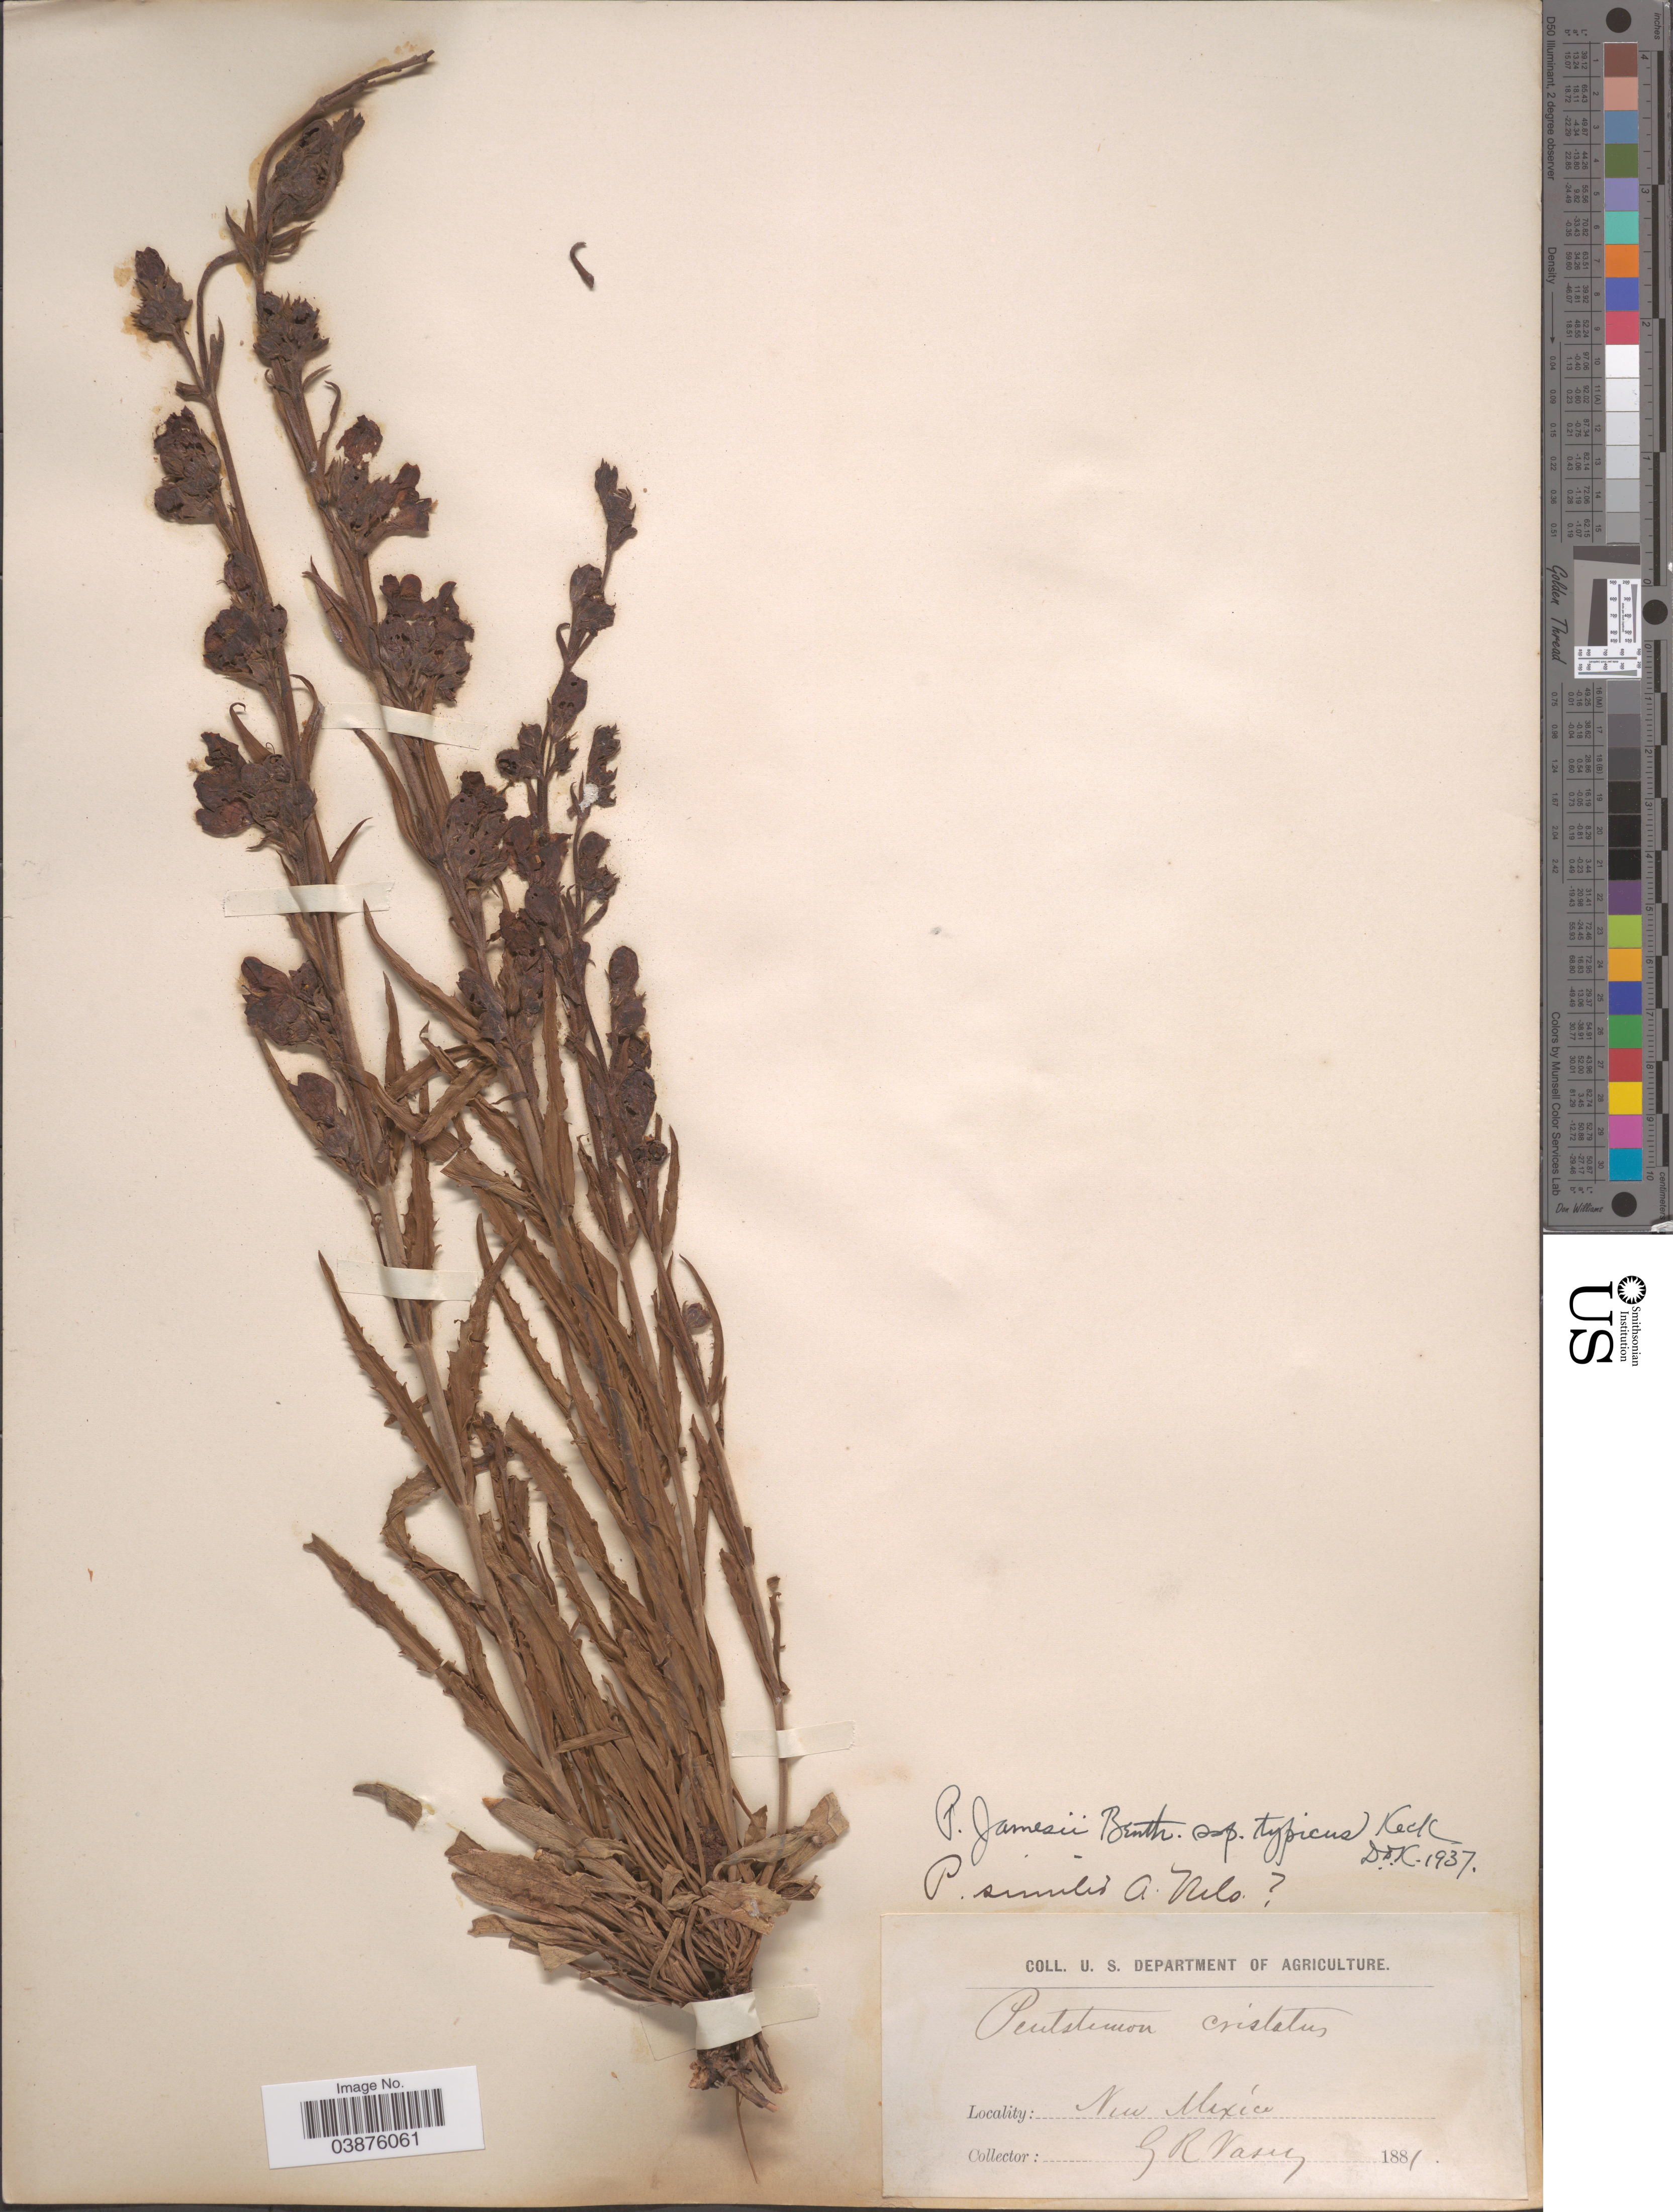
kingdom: Plantae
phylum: Tracheophyta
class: Magnoliopsida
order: Lamiales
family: Plantaginaceae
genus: Penstemon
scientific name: Penstemon jamesii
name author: Benth.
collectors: G. R. Vasey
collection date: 1881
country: United States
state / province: New Mexico